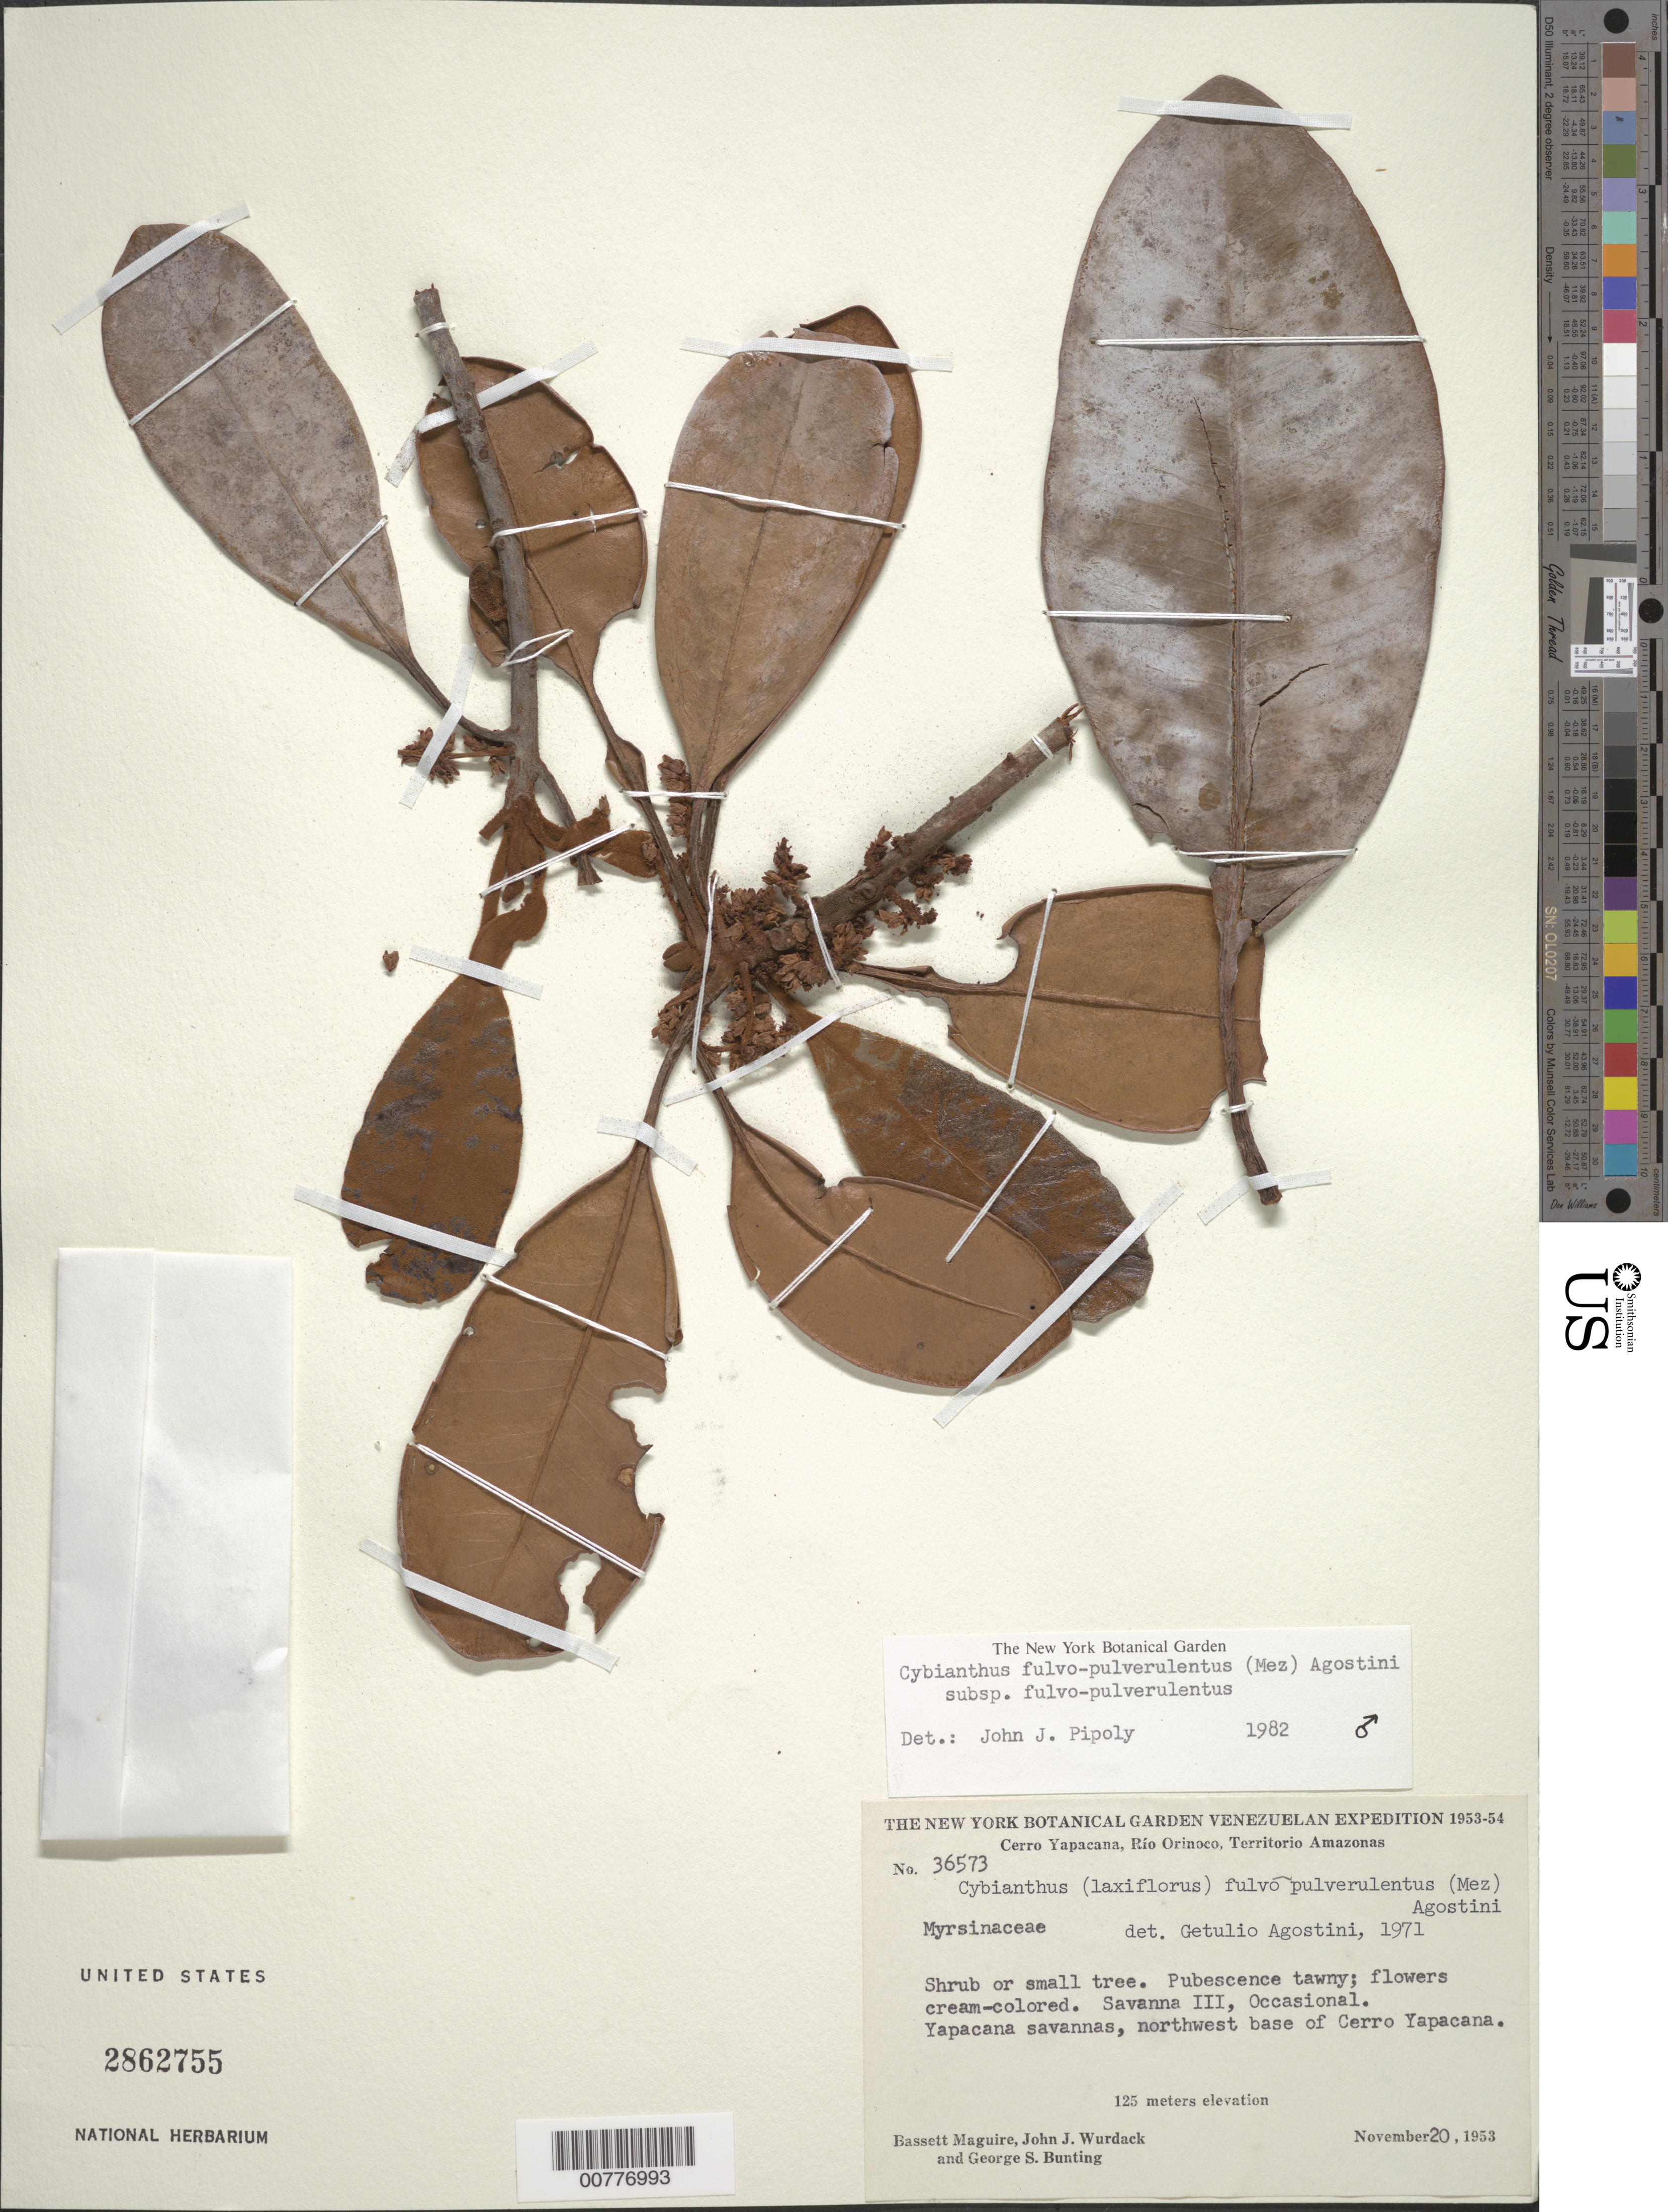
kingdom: Plantae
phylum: Tracheophyta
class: Magnoliopsida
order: Ericales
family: Primulaceae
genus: Cybianthus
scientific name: Cybianthus fulvopulverulentus subsp. fulvopulverulentus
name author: (Mez) G. Agostini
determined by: Pipoly, J. J., III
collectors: B. Maguire, J. J. Wurdack & G. S. Bunting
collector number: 36573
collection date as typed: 20-Nov-53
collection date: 1953-11-20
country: Venezuela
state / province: Amazonas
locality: Río Orinoco, Yapacána Savannas, Cerro Yapacána, NW base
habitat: Savanna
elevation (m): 125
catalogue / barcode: US 2862755